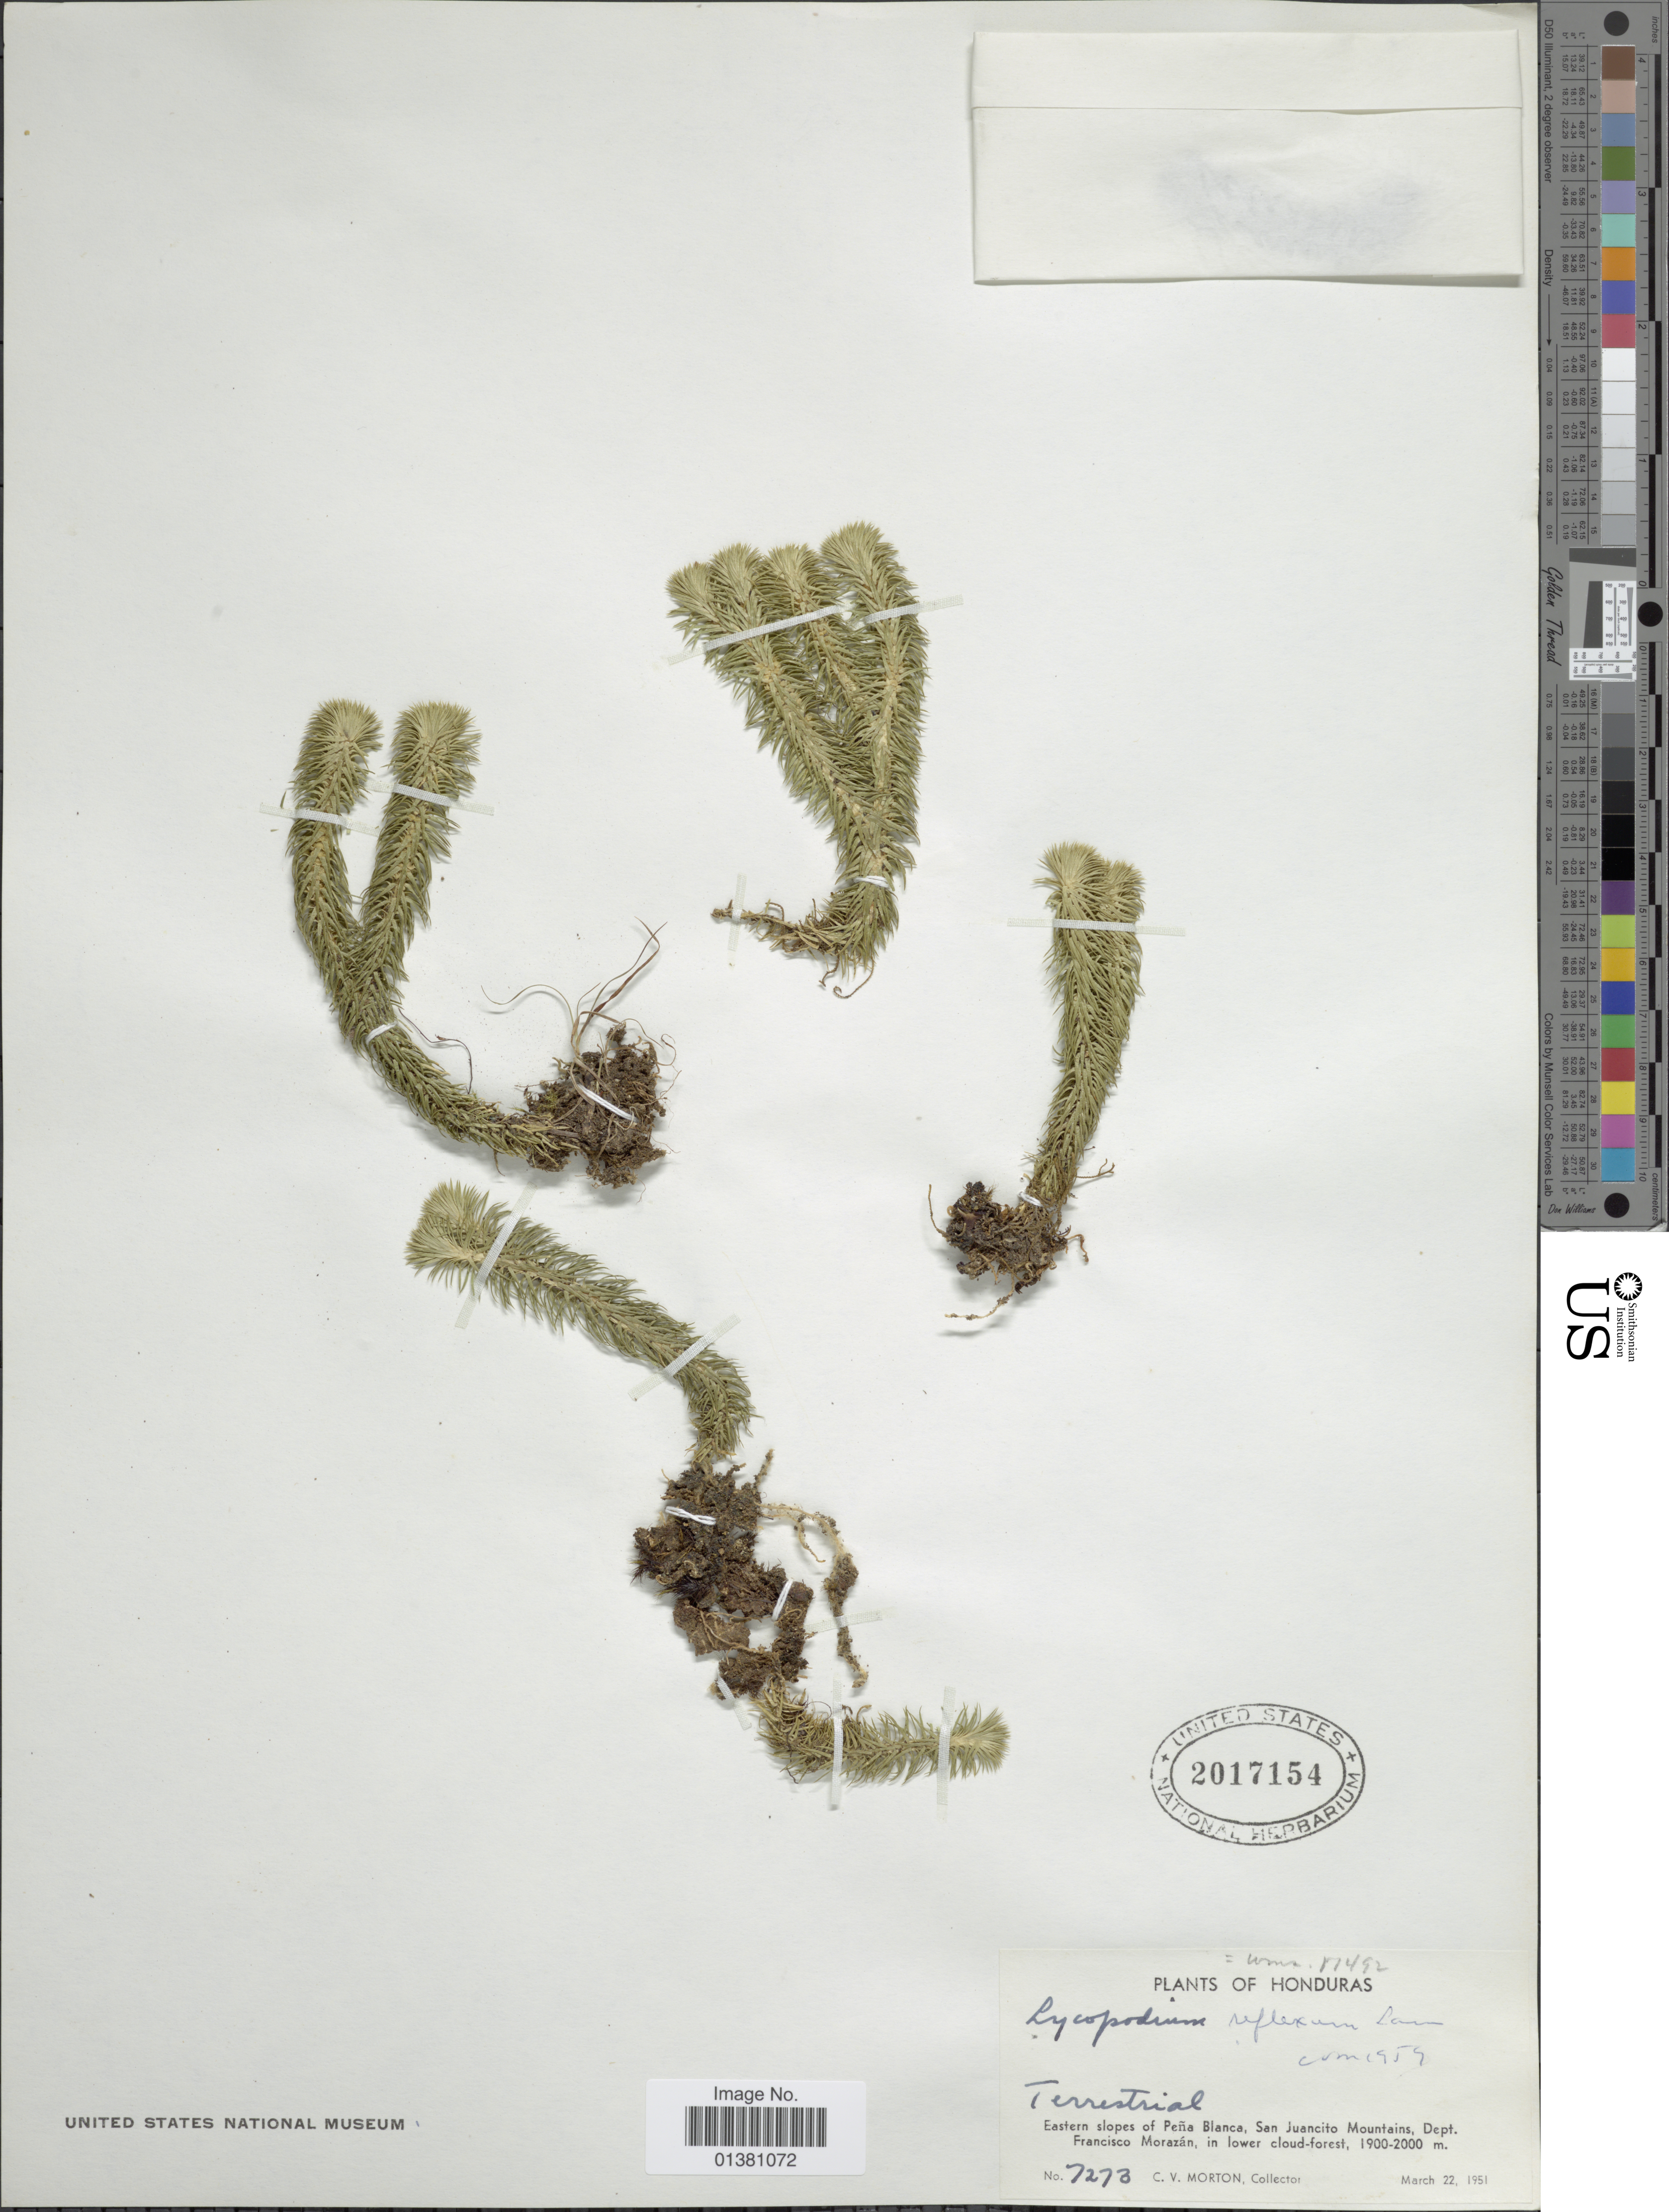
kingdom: Plantae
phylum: Tracheophyta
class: Lycopodiopsida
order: Lycopodiales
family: Lycopodiaceae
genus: Phlegmariurus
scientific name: Phlegmariurus reflexus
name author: (Lam.) B. Øllg.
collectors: C. V. Morton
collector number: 7273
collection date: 1951-03-22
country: Honduras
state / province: Fco. Morazán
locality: Eastern slopes of Peña Blanca, San Juancito Mountains, Dept Francisco Morazán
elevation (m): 1900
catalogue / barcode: US 2017154